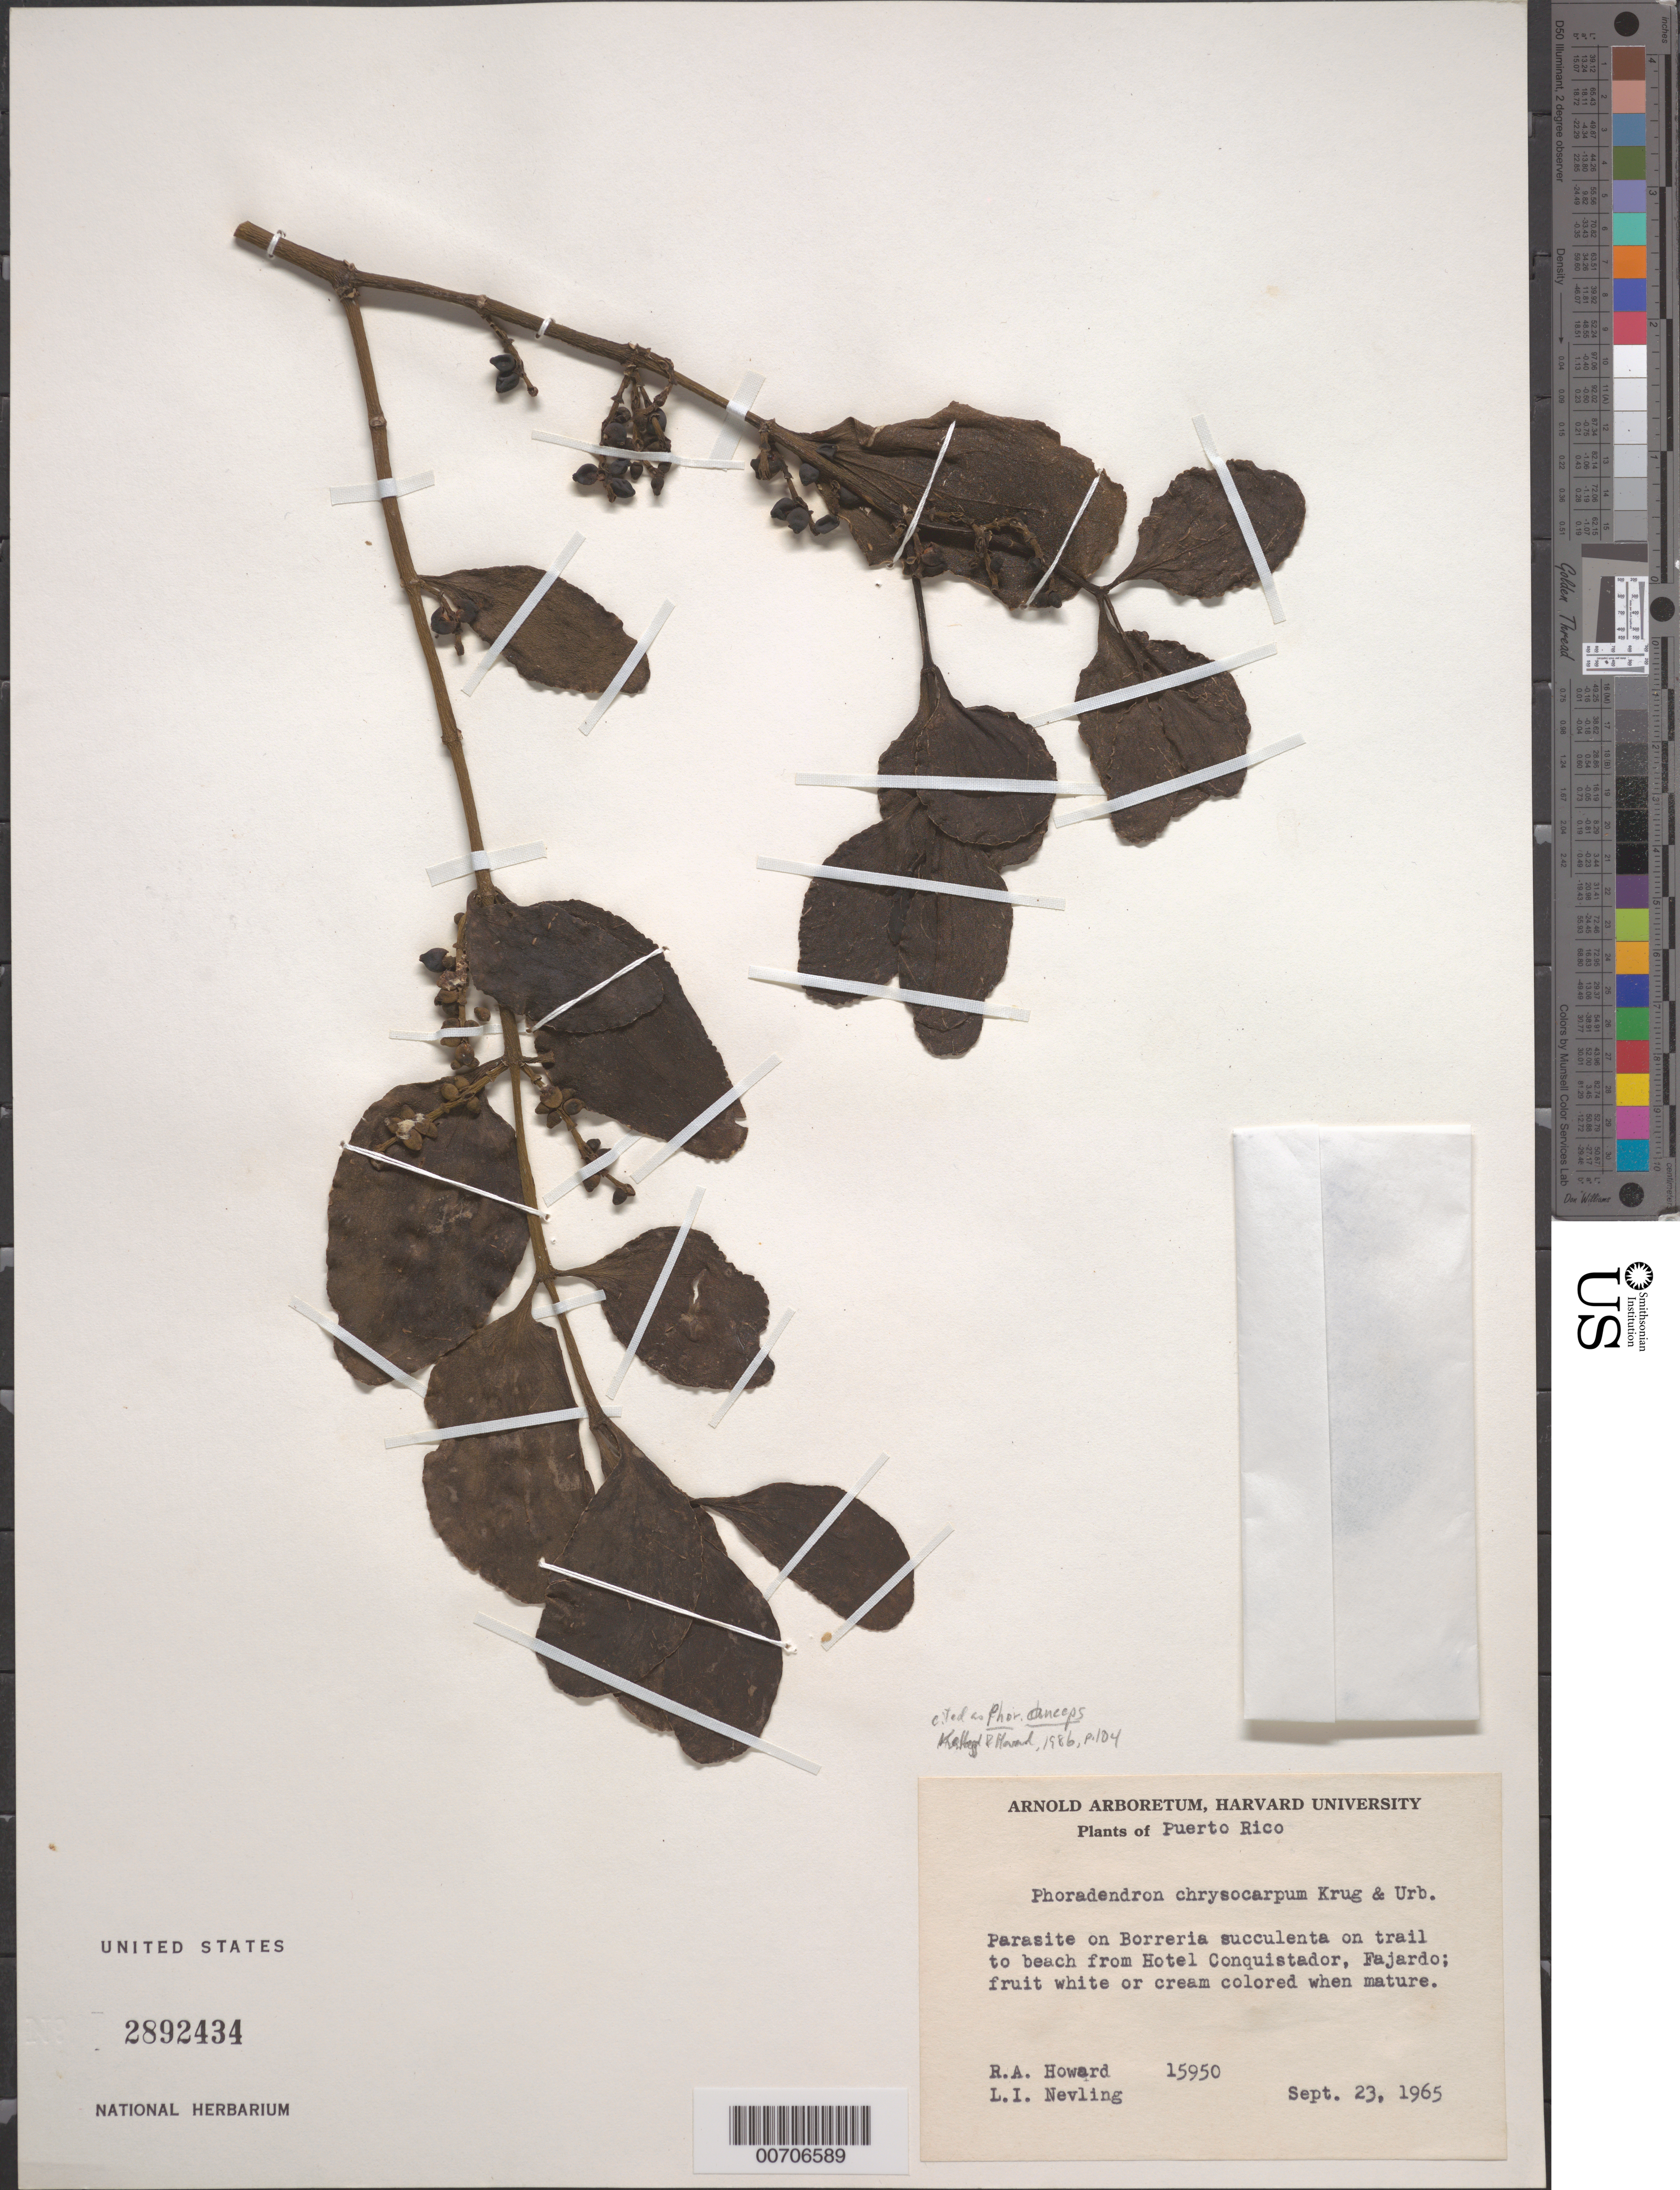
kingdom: Plantae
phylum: Tracheophyta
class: Magnoliopsida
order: Santalales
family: Viscaceae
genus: Phoradendron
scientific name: Phoradendron anceps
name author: (Spreng.) M. Gómez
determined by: Caraballo-Ortiz, Marcos A., (MISS), University of Mississippi (UNITED STATES)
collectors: R. A. Howard & L. Nevling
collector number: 15950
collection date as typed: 23 Sep 1965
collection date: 1965-09-23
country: Puerto Rico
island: Greater Antilles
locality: Hotel Conquistador, Fajardo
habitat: On Borreria succulenta on trail to beach.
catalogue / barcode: US 2892434